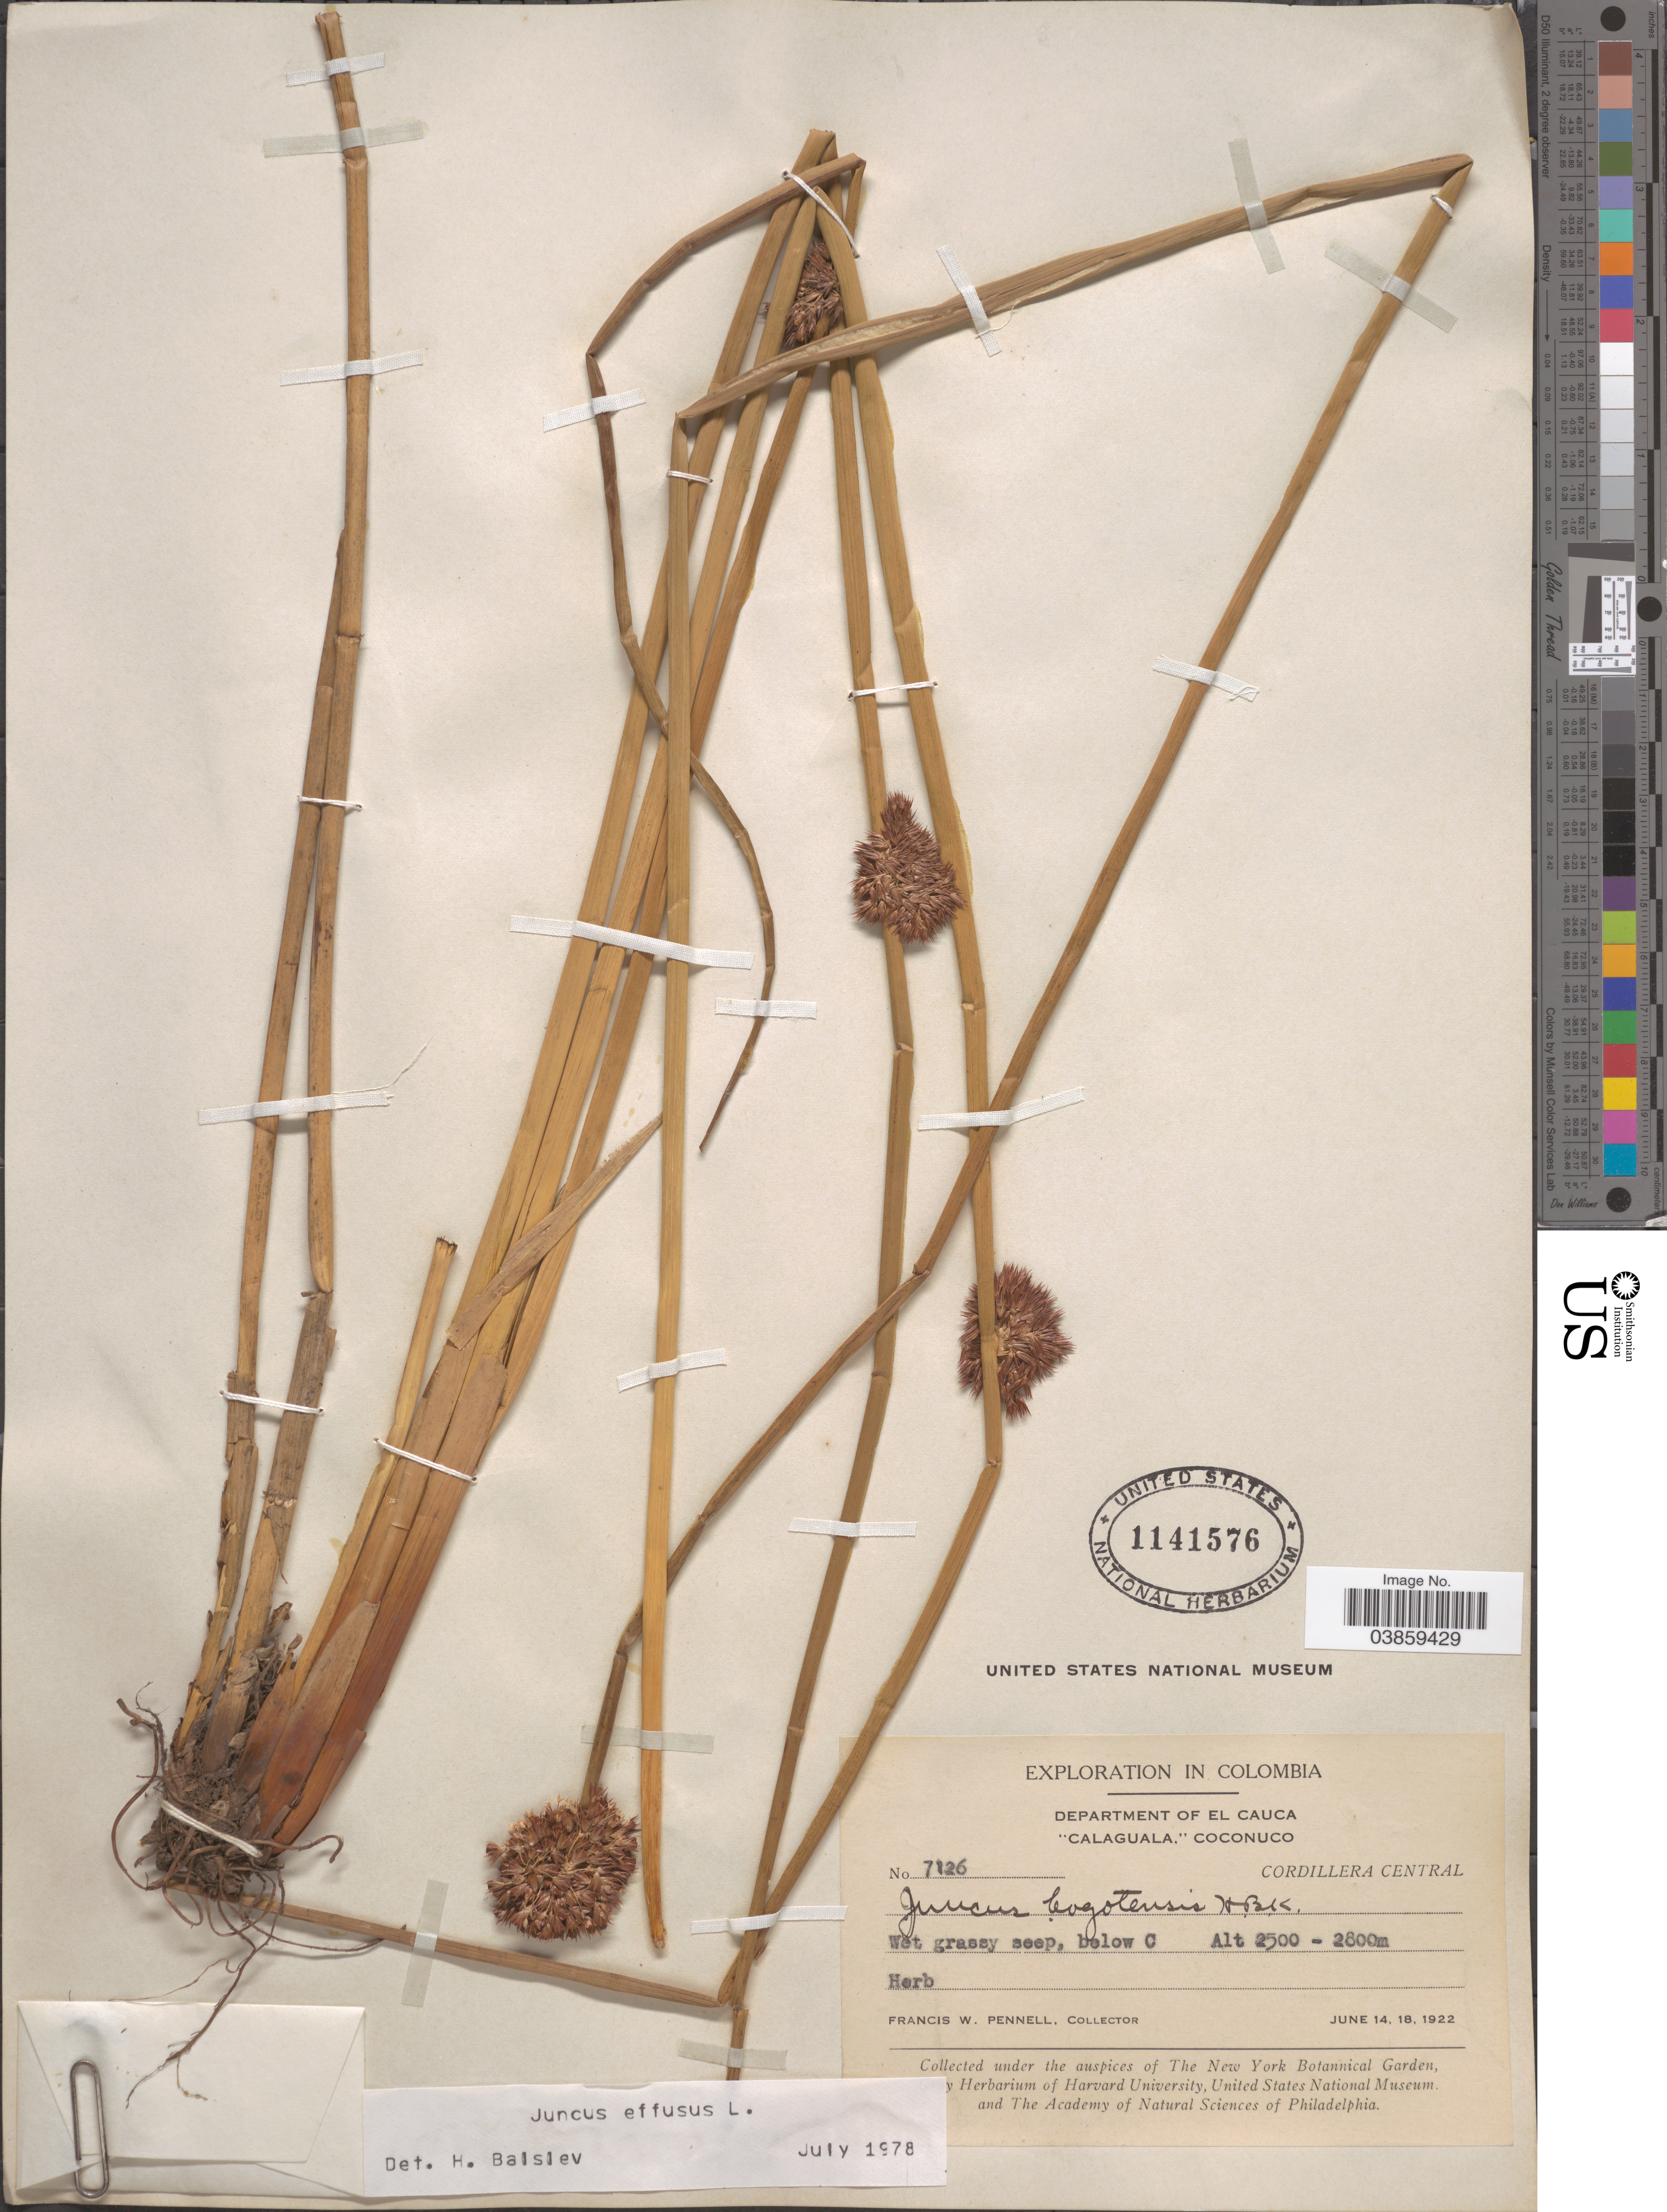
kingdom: Plantae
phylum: Tracheophyta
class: Liliopsida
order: Poales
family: Juncaceae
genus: Juncus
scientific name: Juncus effusus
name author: L.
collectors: F. W. Pennell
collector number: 7126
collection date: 1922-06-14/1922-06-18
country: Colombia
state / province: Cauca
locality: Department of El Cauca. "Calaguala," Coconuco. Cordillera Central.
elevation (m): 2500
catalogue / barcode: US 1141576